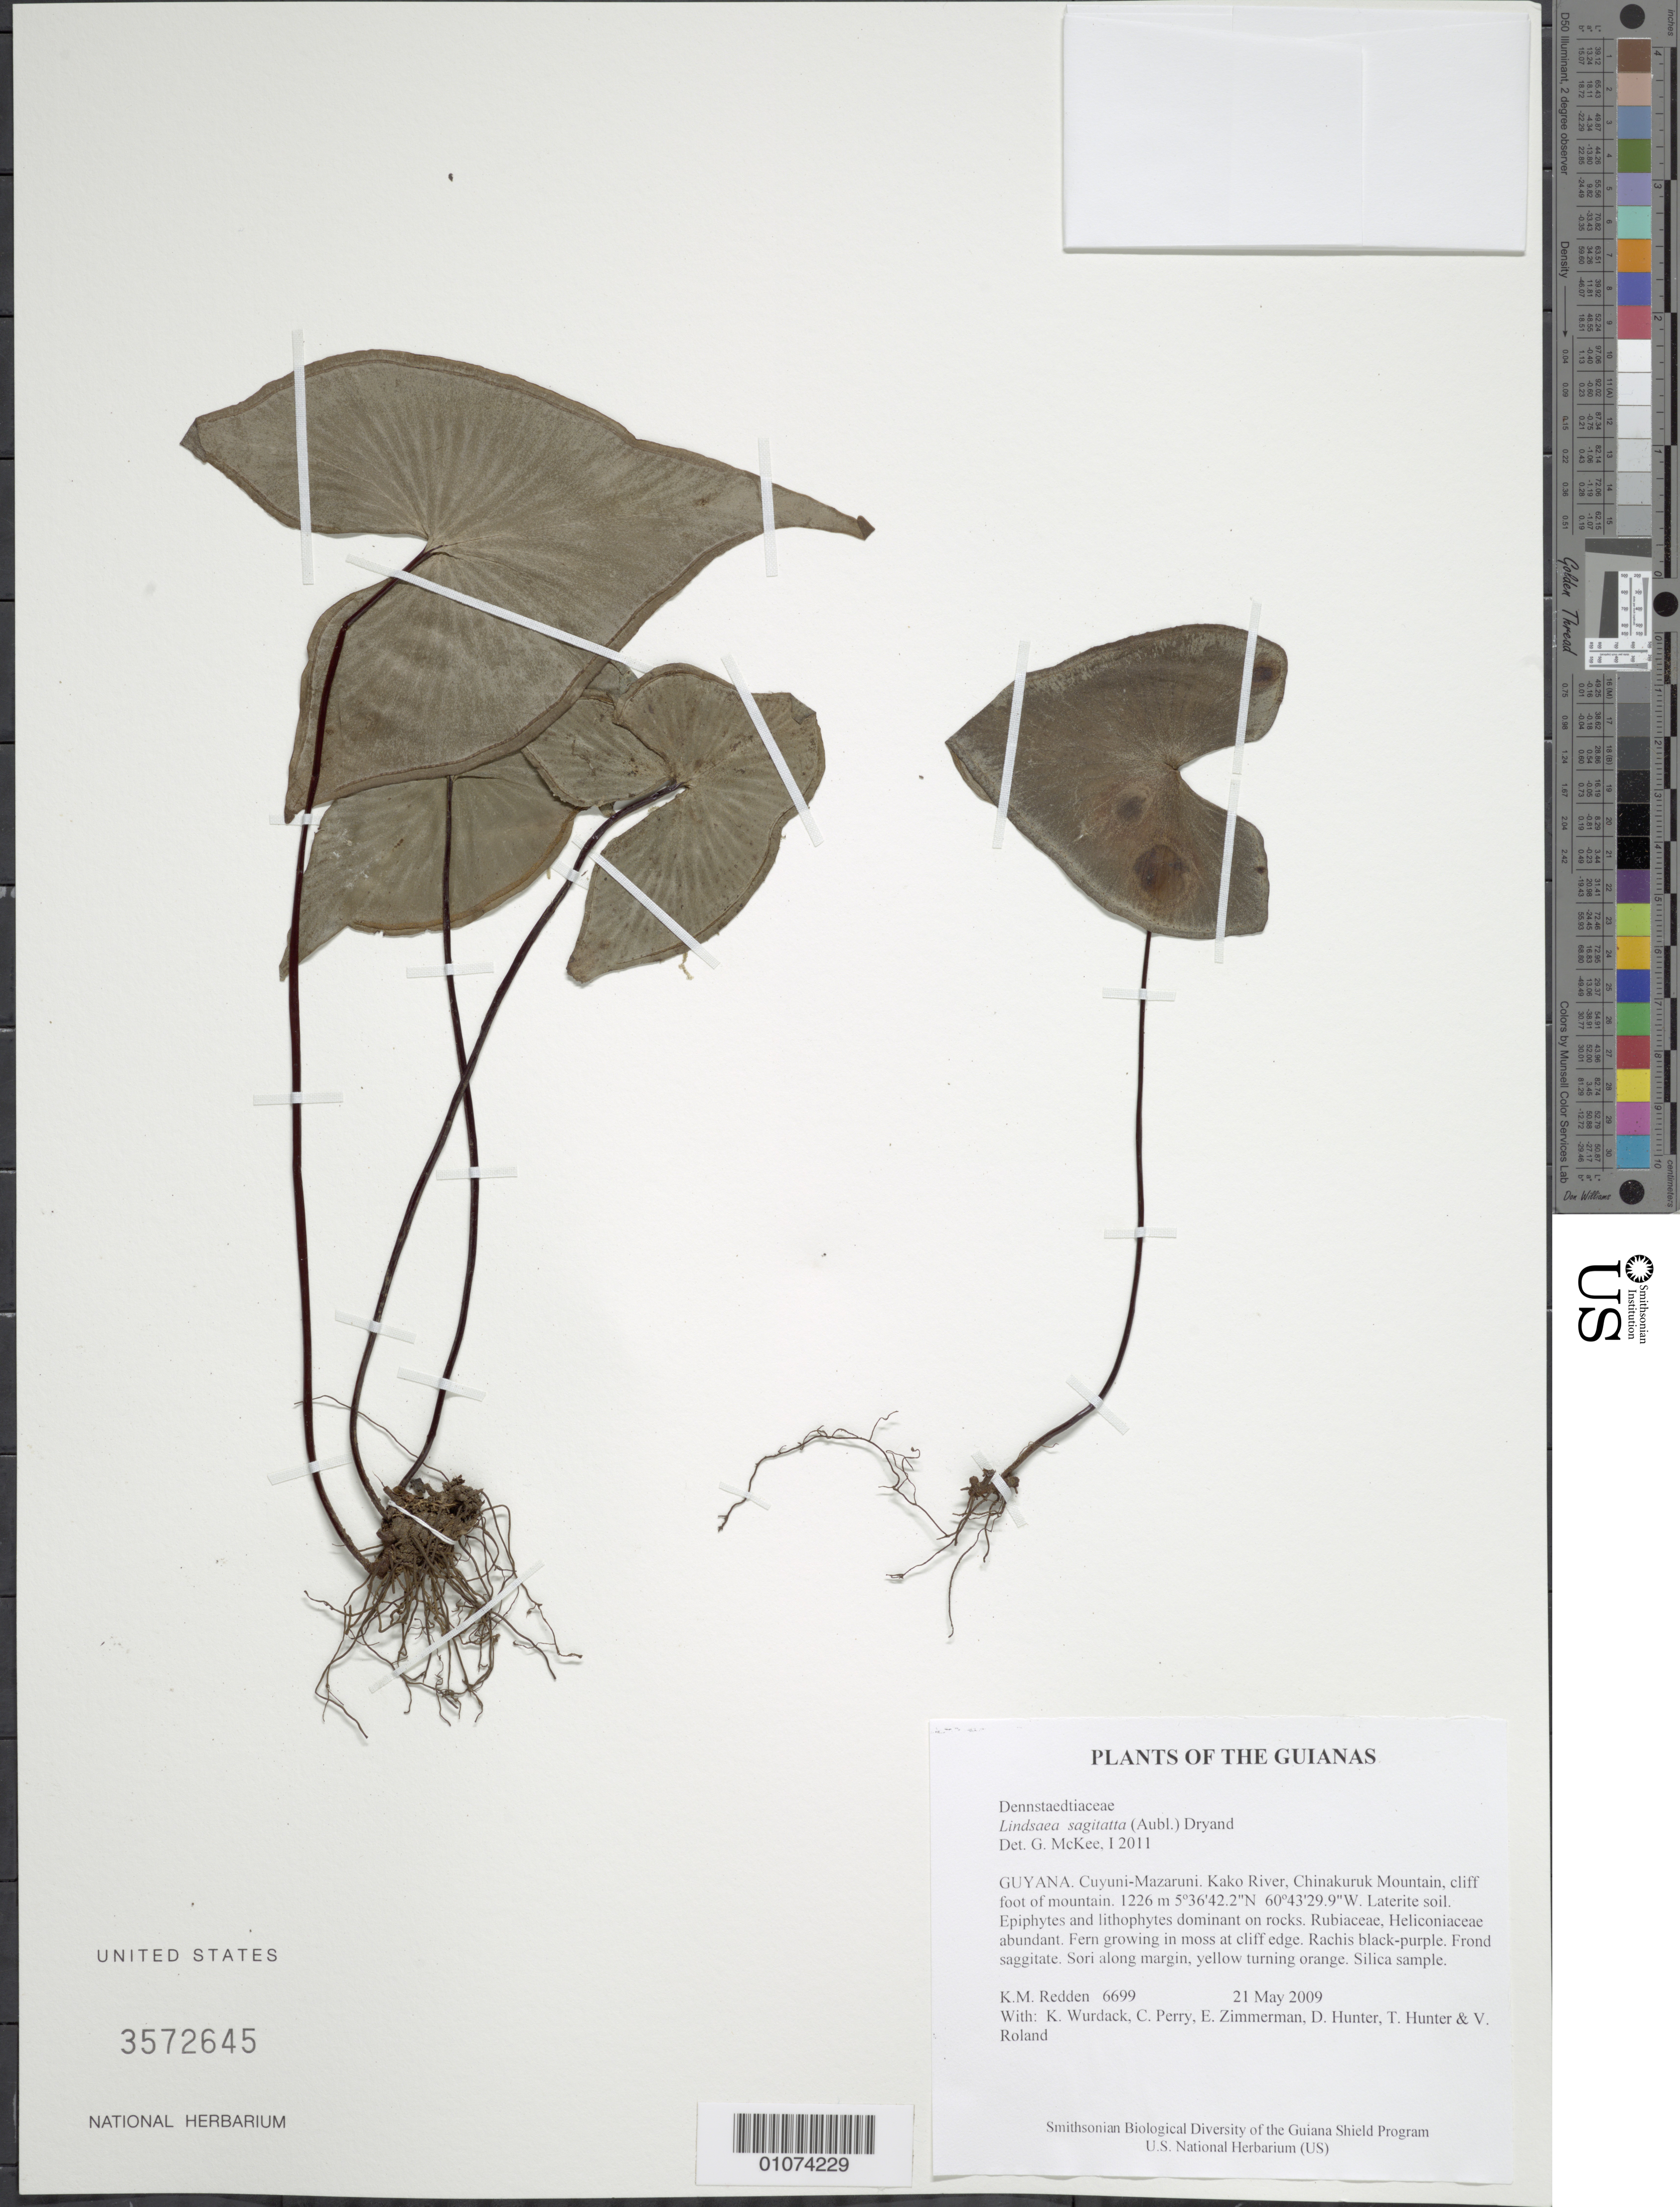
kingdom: Plantae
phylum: Tracheophyta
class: Polypodiopsida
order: Polypodiales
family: Lindsaeaceae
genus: Lindsaea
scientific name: Lindsaea sagittata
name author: (Aubl.) Dryand.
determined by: McKee, G. S., (US), NMNH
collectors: K. M. Redden, K. Wurdack, C. Perry, E. Zimmerman, D. Hunter, T. Hunter & V. Roland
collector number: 6699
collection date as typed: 21 May 2009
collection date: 2009-05-21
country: Guyana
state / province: Cuyuni-Mazaruni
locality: Kako River, Chinakuruk Mountain, cliff foot of mountain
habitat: Laterite soil. Epiphytes and lithophytes dominant on rocks. Rubiaceae, Heliconiaceae abundant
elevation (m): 1226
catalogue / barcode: US 3572645